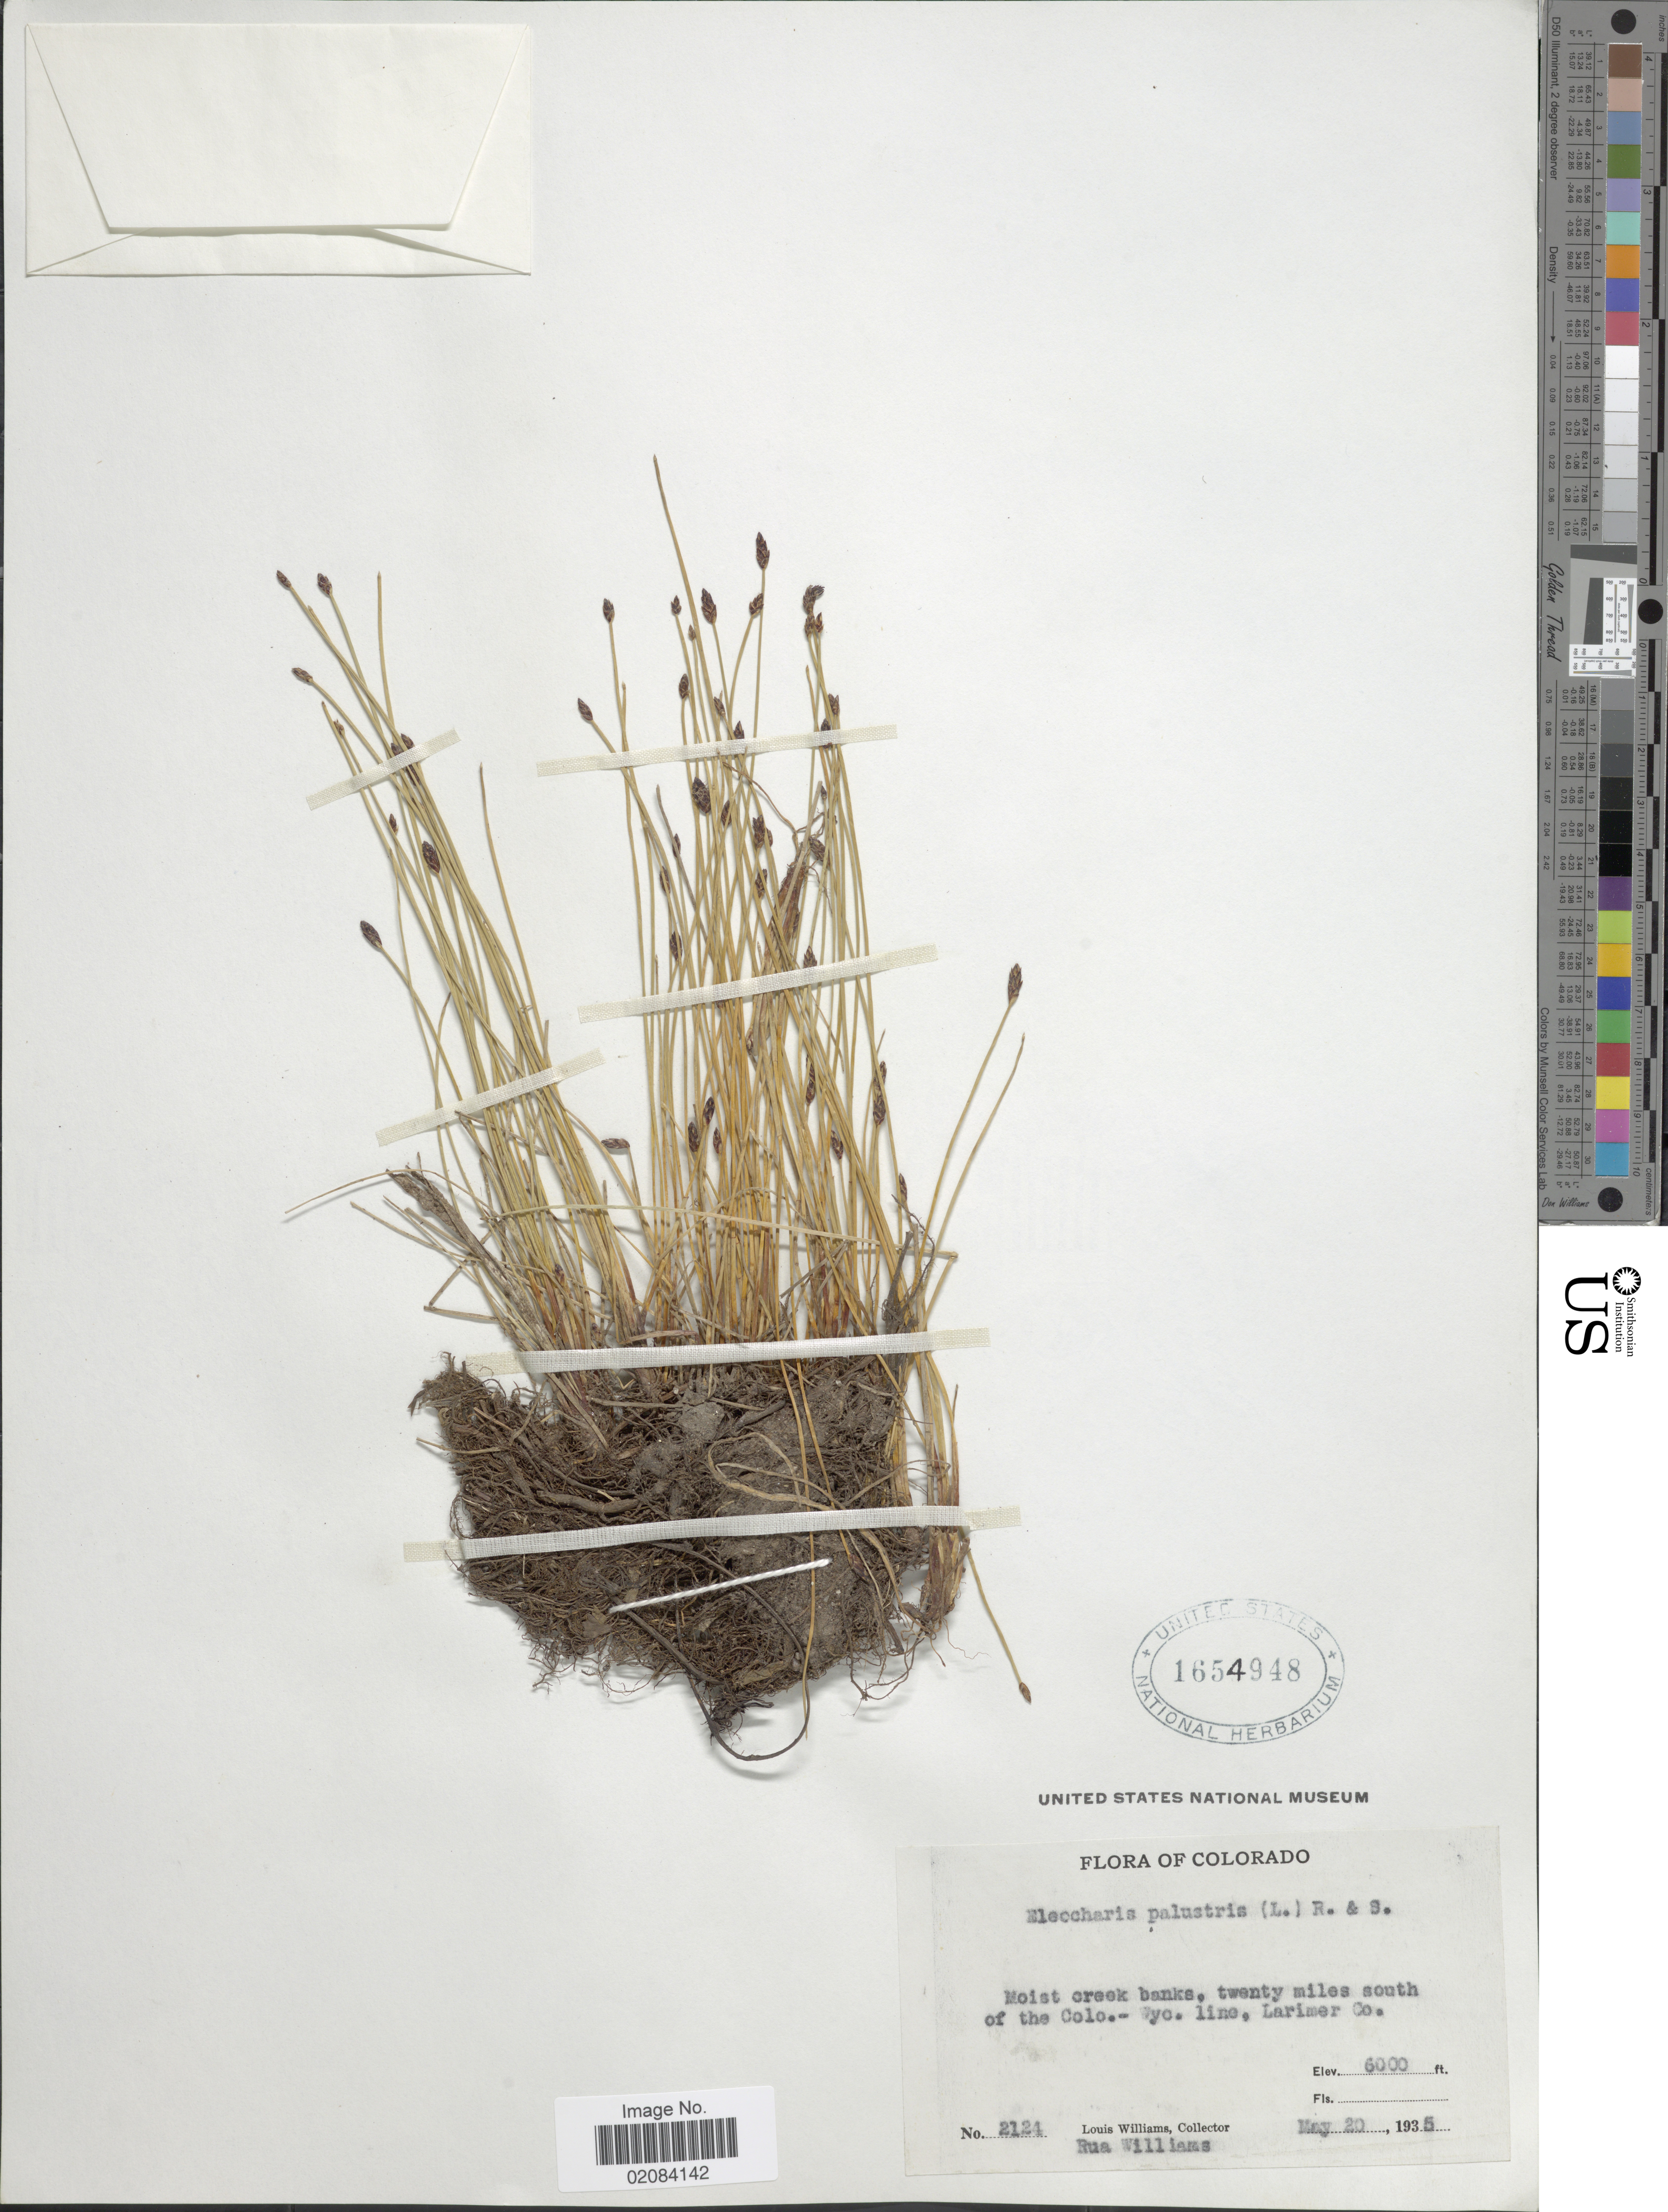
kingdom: Plantae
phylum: Tracheophyta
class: Liliopsida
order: Poales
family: Cyperaceae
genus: Eleocharis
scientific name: Eleocharis palustris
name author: (L.) Roem. & Schult.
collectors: L. O. Williams & R. P. Williams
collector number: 2124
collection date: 1935-05-20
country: United States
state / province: Colorado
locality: Moist Creek banks , twenty miles south of the Colo.- Wyo. line, Larimer Co.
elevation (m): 1829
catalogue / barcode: US 1654948